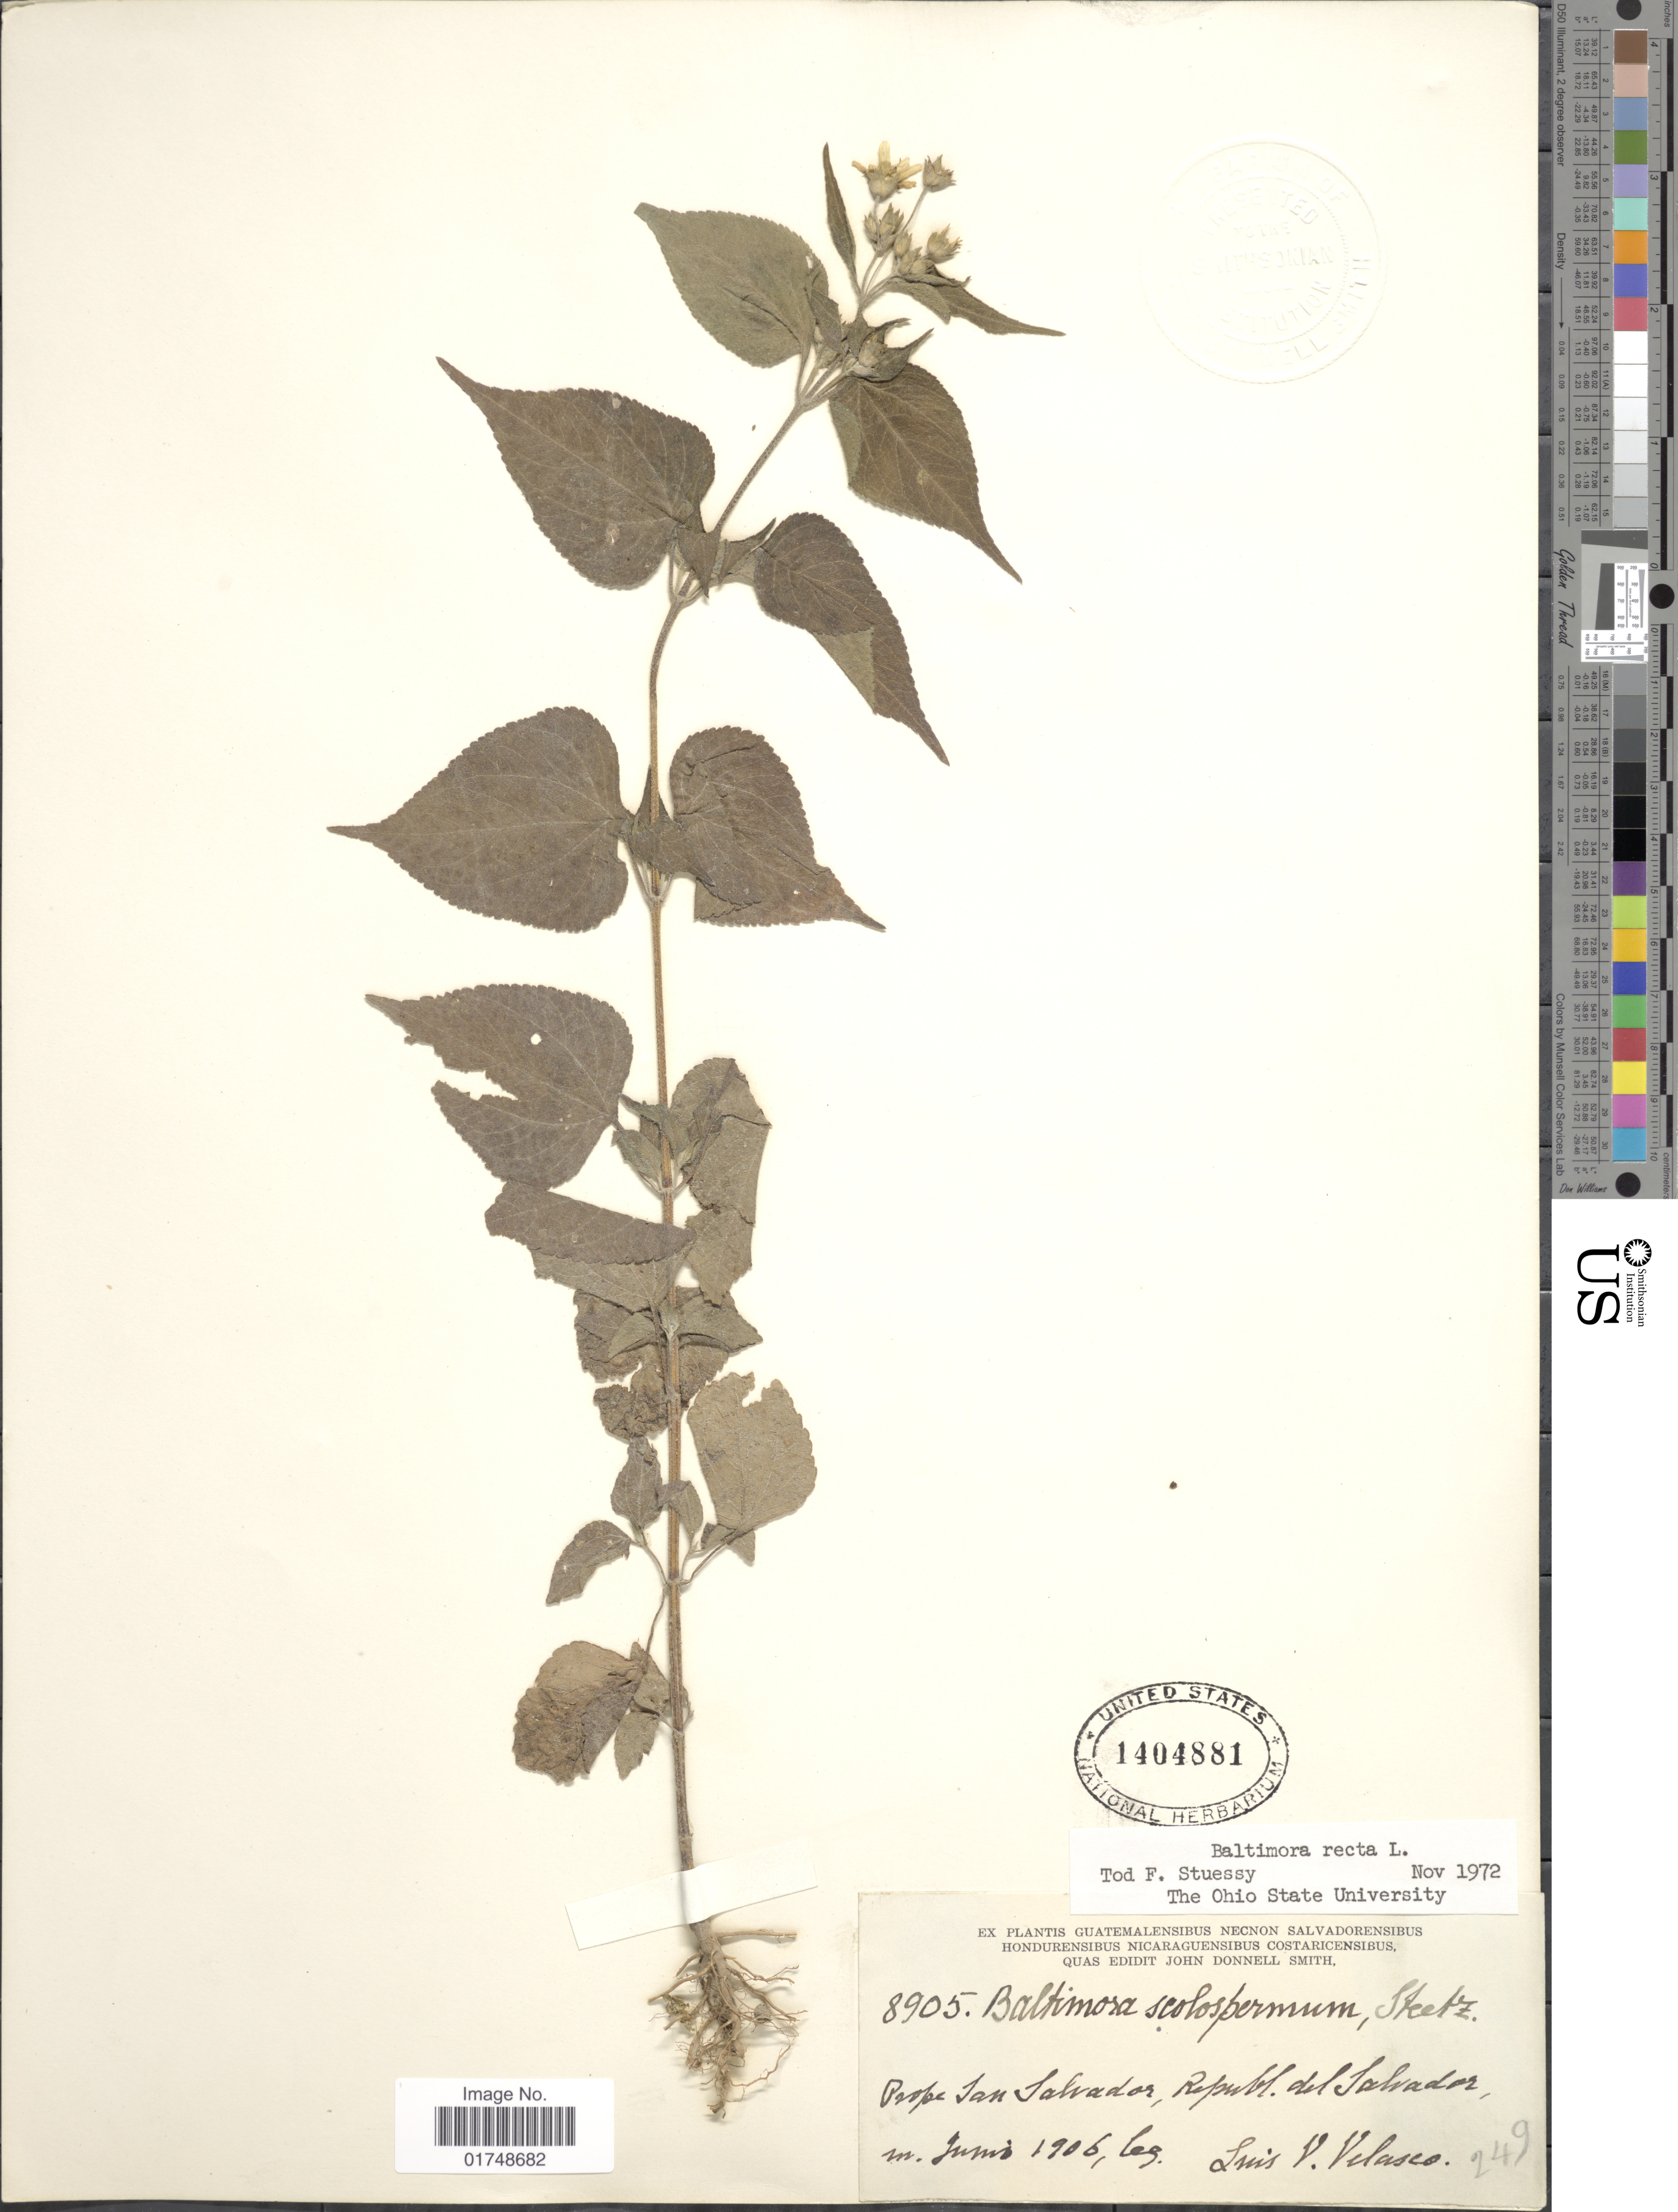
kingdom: Plantae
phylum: Tracheophyta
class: Magnoliopsida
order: Asterales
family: Asteraceae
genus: Baltimora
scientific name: Baltimora recta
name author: L.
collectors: L. Velasco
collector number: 8905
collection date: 1906-06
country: El Salvador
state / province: San Salvador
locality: San Salvador, Republ. del Salvador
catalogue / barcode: US 1404881